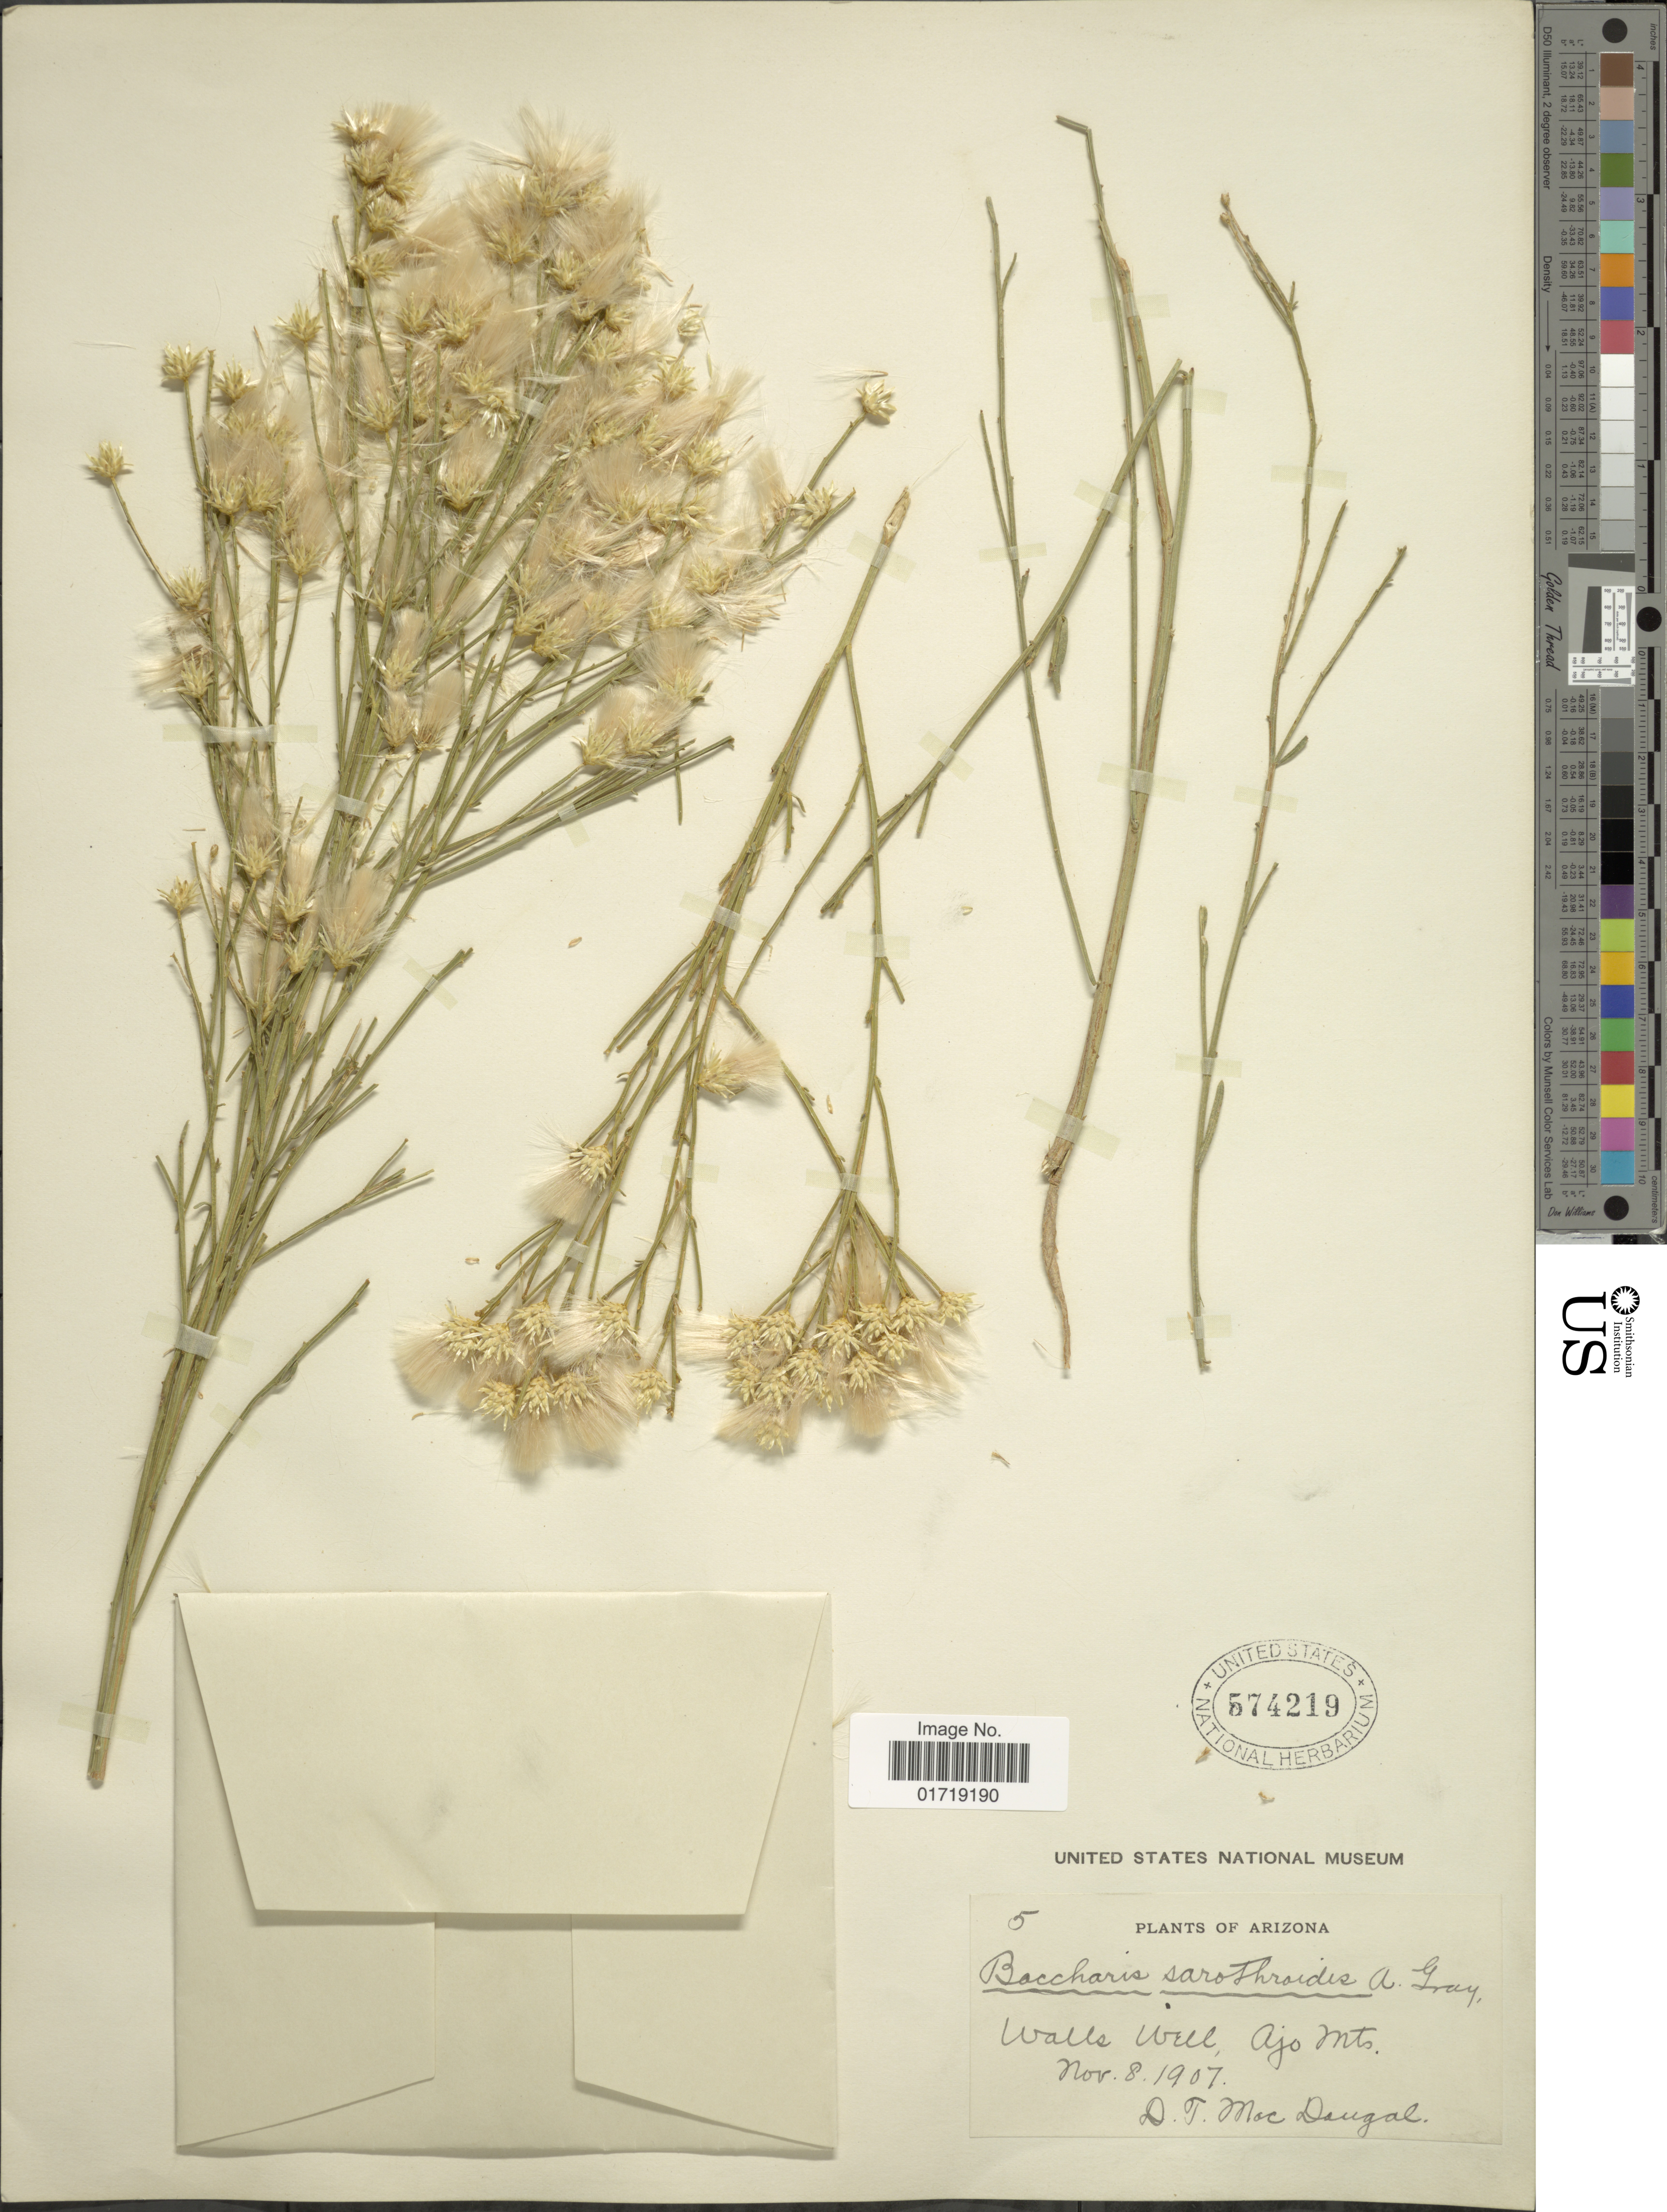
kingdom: Plantae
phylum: Tracheophyta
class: Magnoliopsida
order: Asterales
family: Asteraceae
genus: Baccharis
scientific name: Baccharis sarothroides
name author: A. Gray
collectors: D. T. MacDougal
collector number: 5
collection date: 1907-11-08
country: United States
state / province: Arizona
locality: Walls Well, Ajo Mts.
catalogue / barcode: US 574219